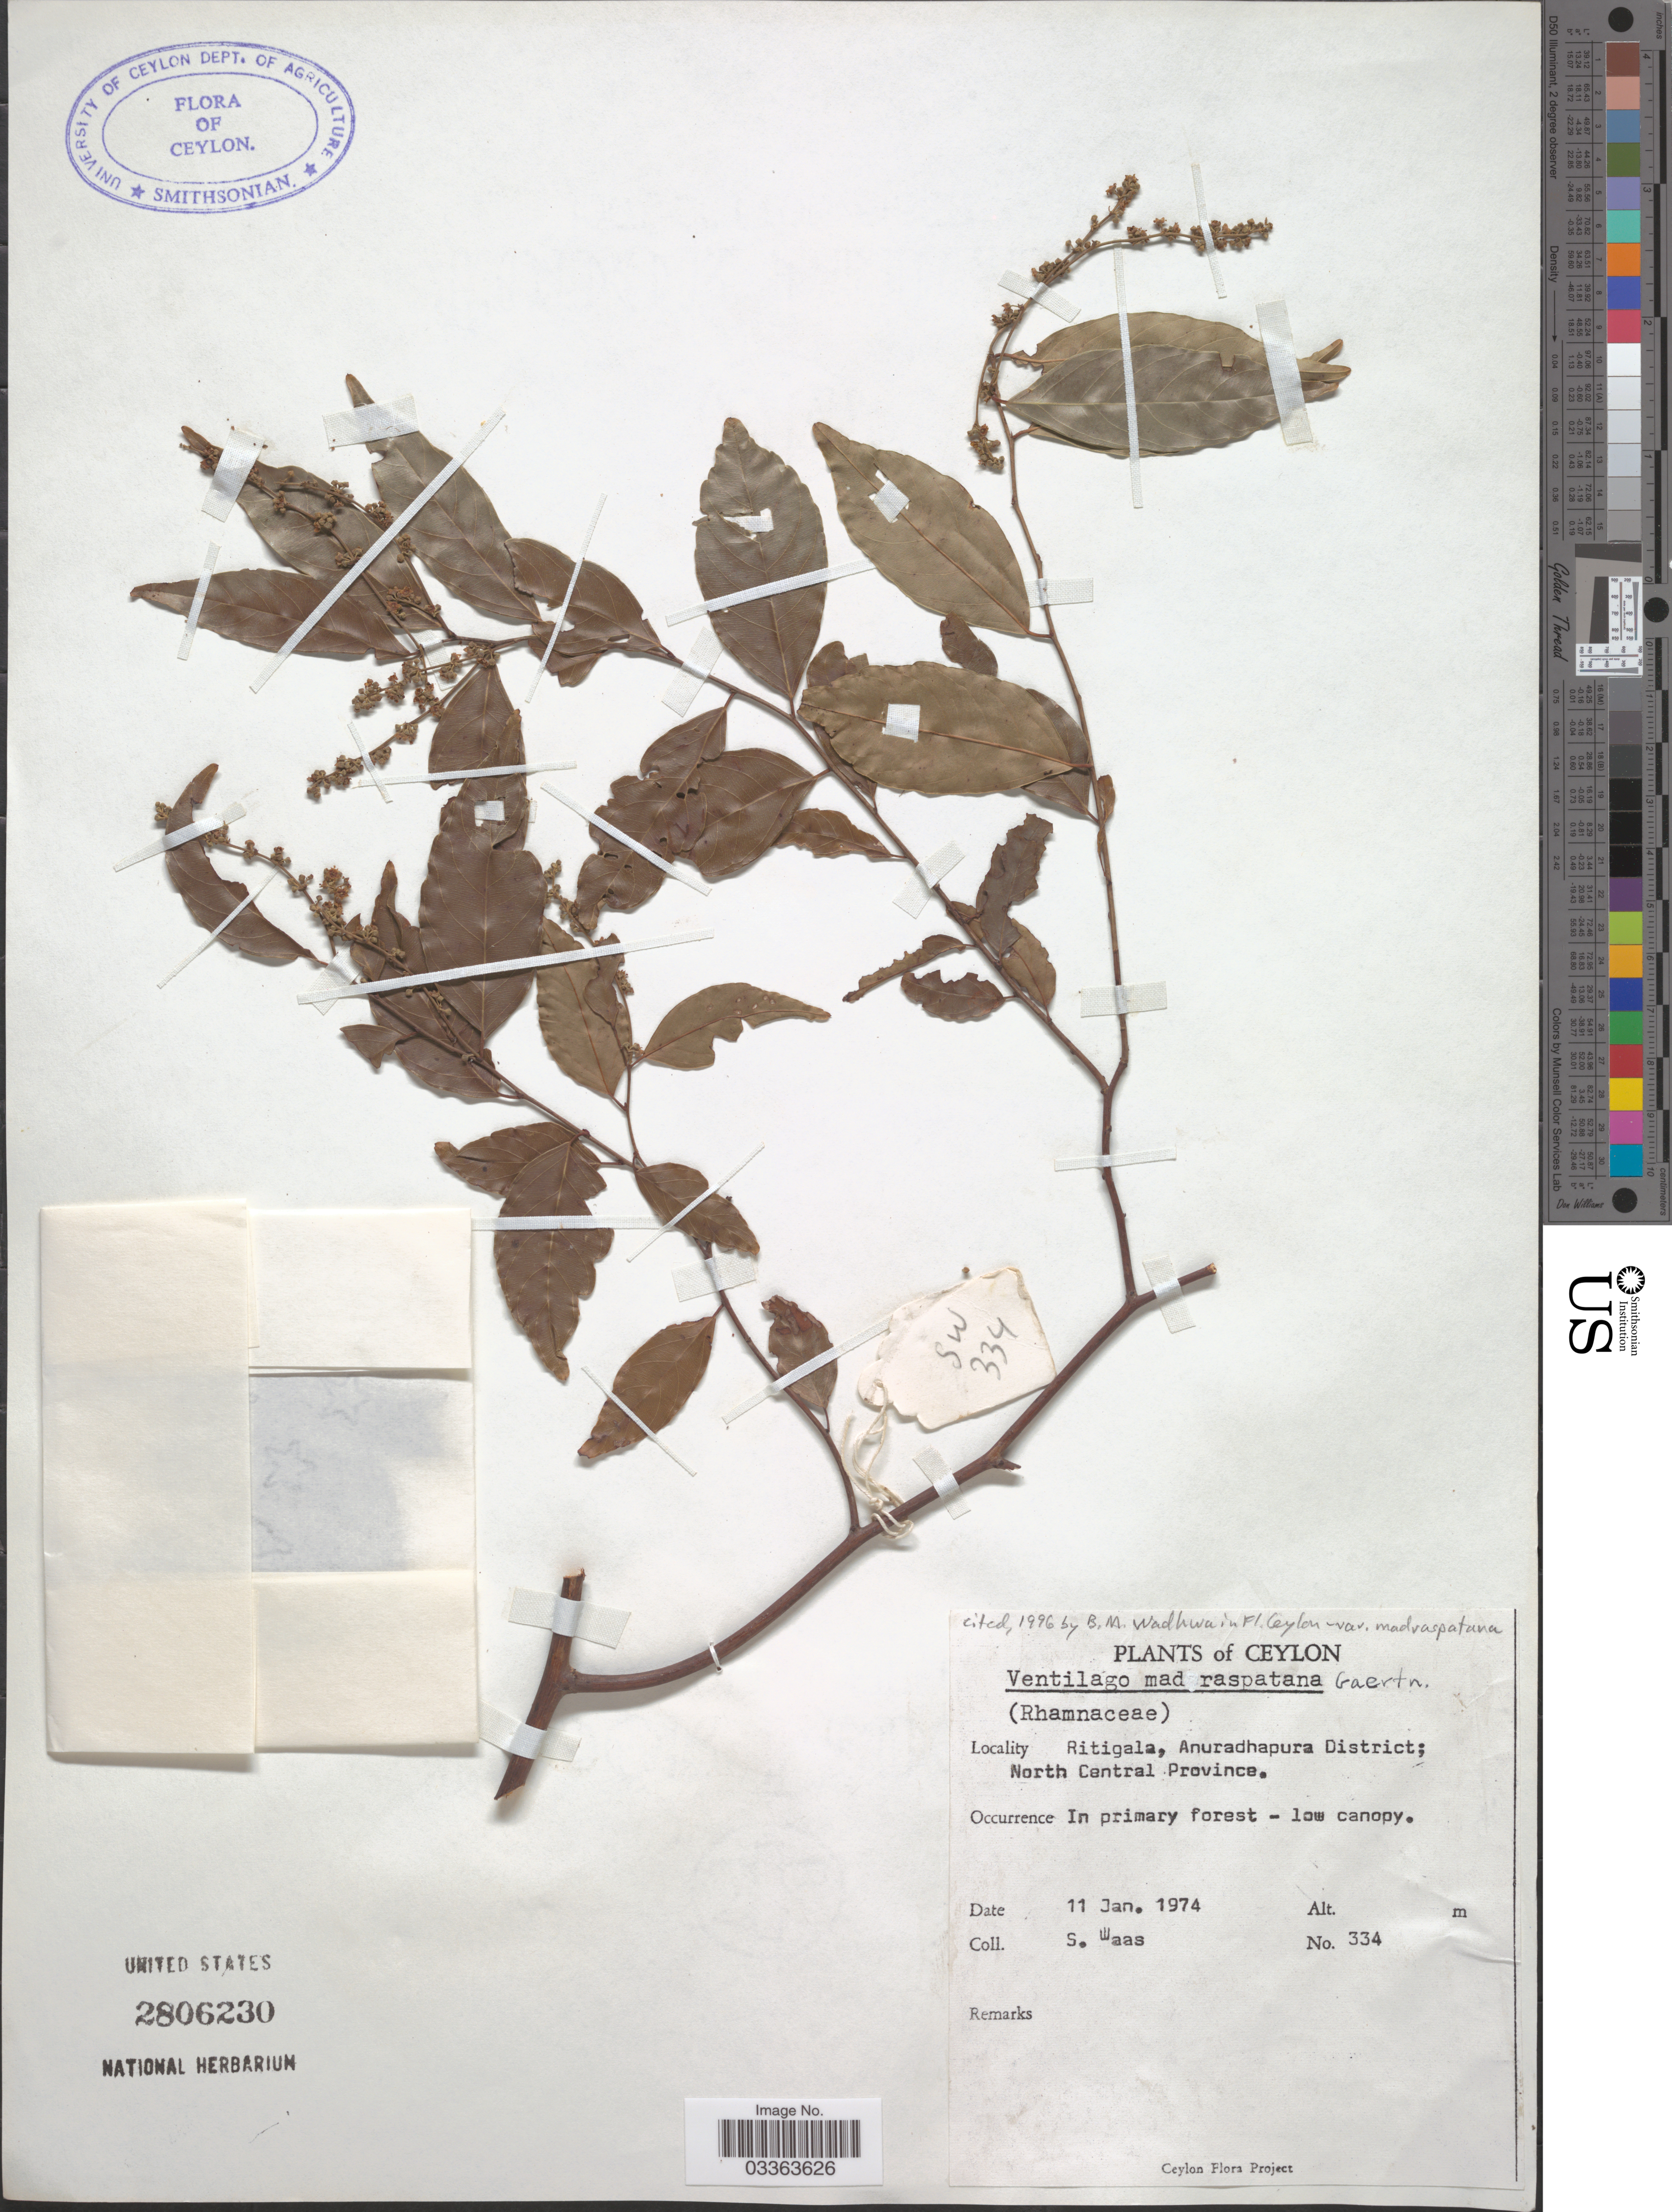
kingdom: Plantae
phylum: Tracheophyta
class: Magnoliopsida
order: Rosales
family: Rhamnaceae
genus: Ventilago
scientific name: Ventilago madraspatana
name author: Gaertn.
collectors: S. Waas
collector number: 334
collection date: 1974-01-11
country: Sri Lanka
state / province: North Central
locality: Ceylon. Ritigala, Anuradhapura District.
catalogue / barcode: US 2806230